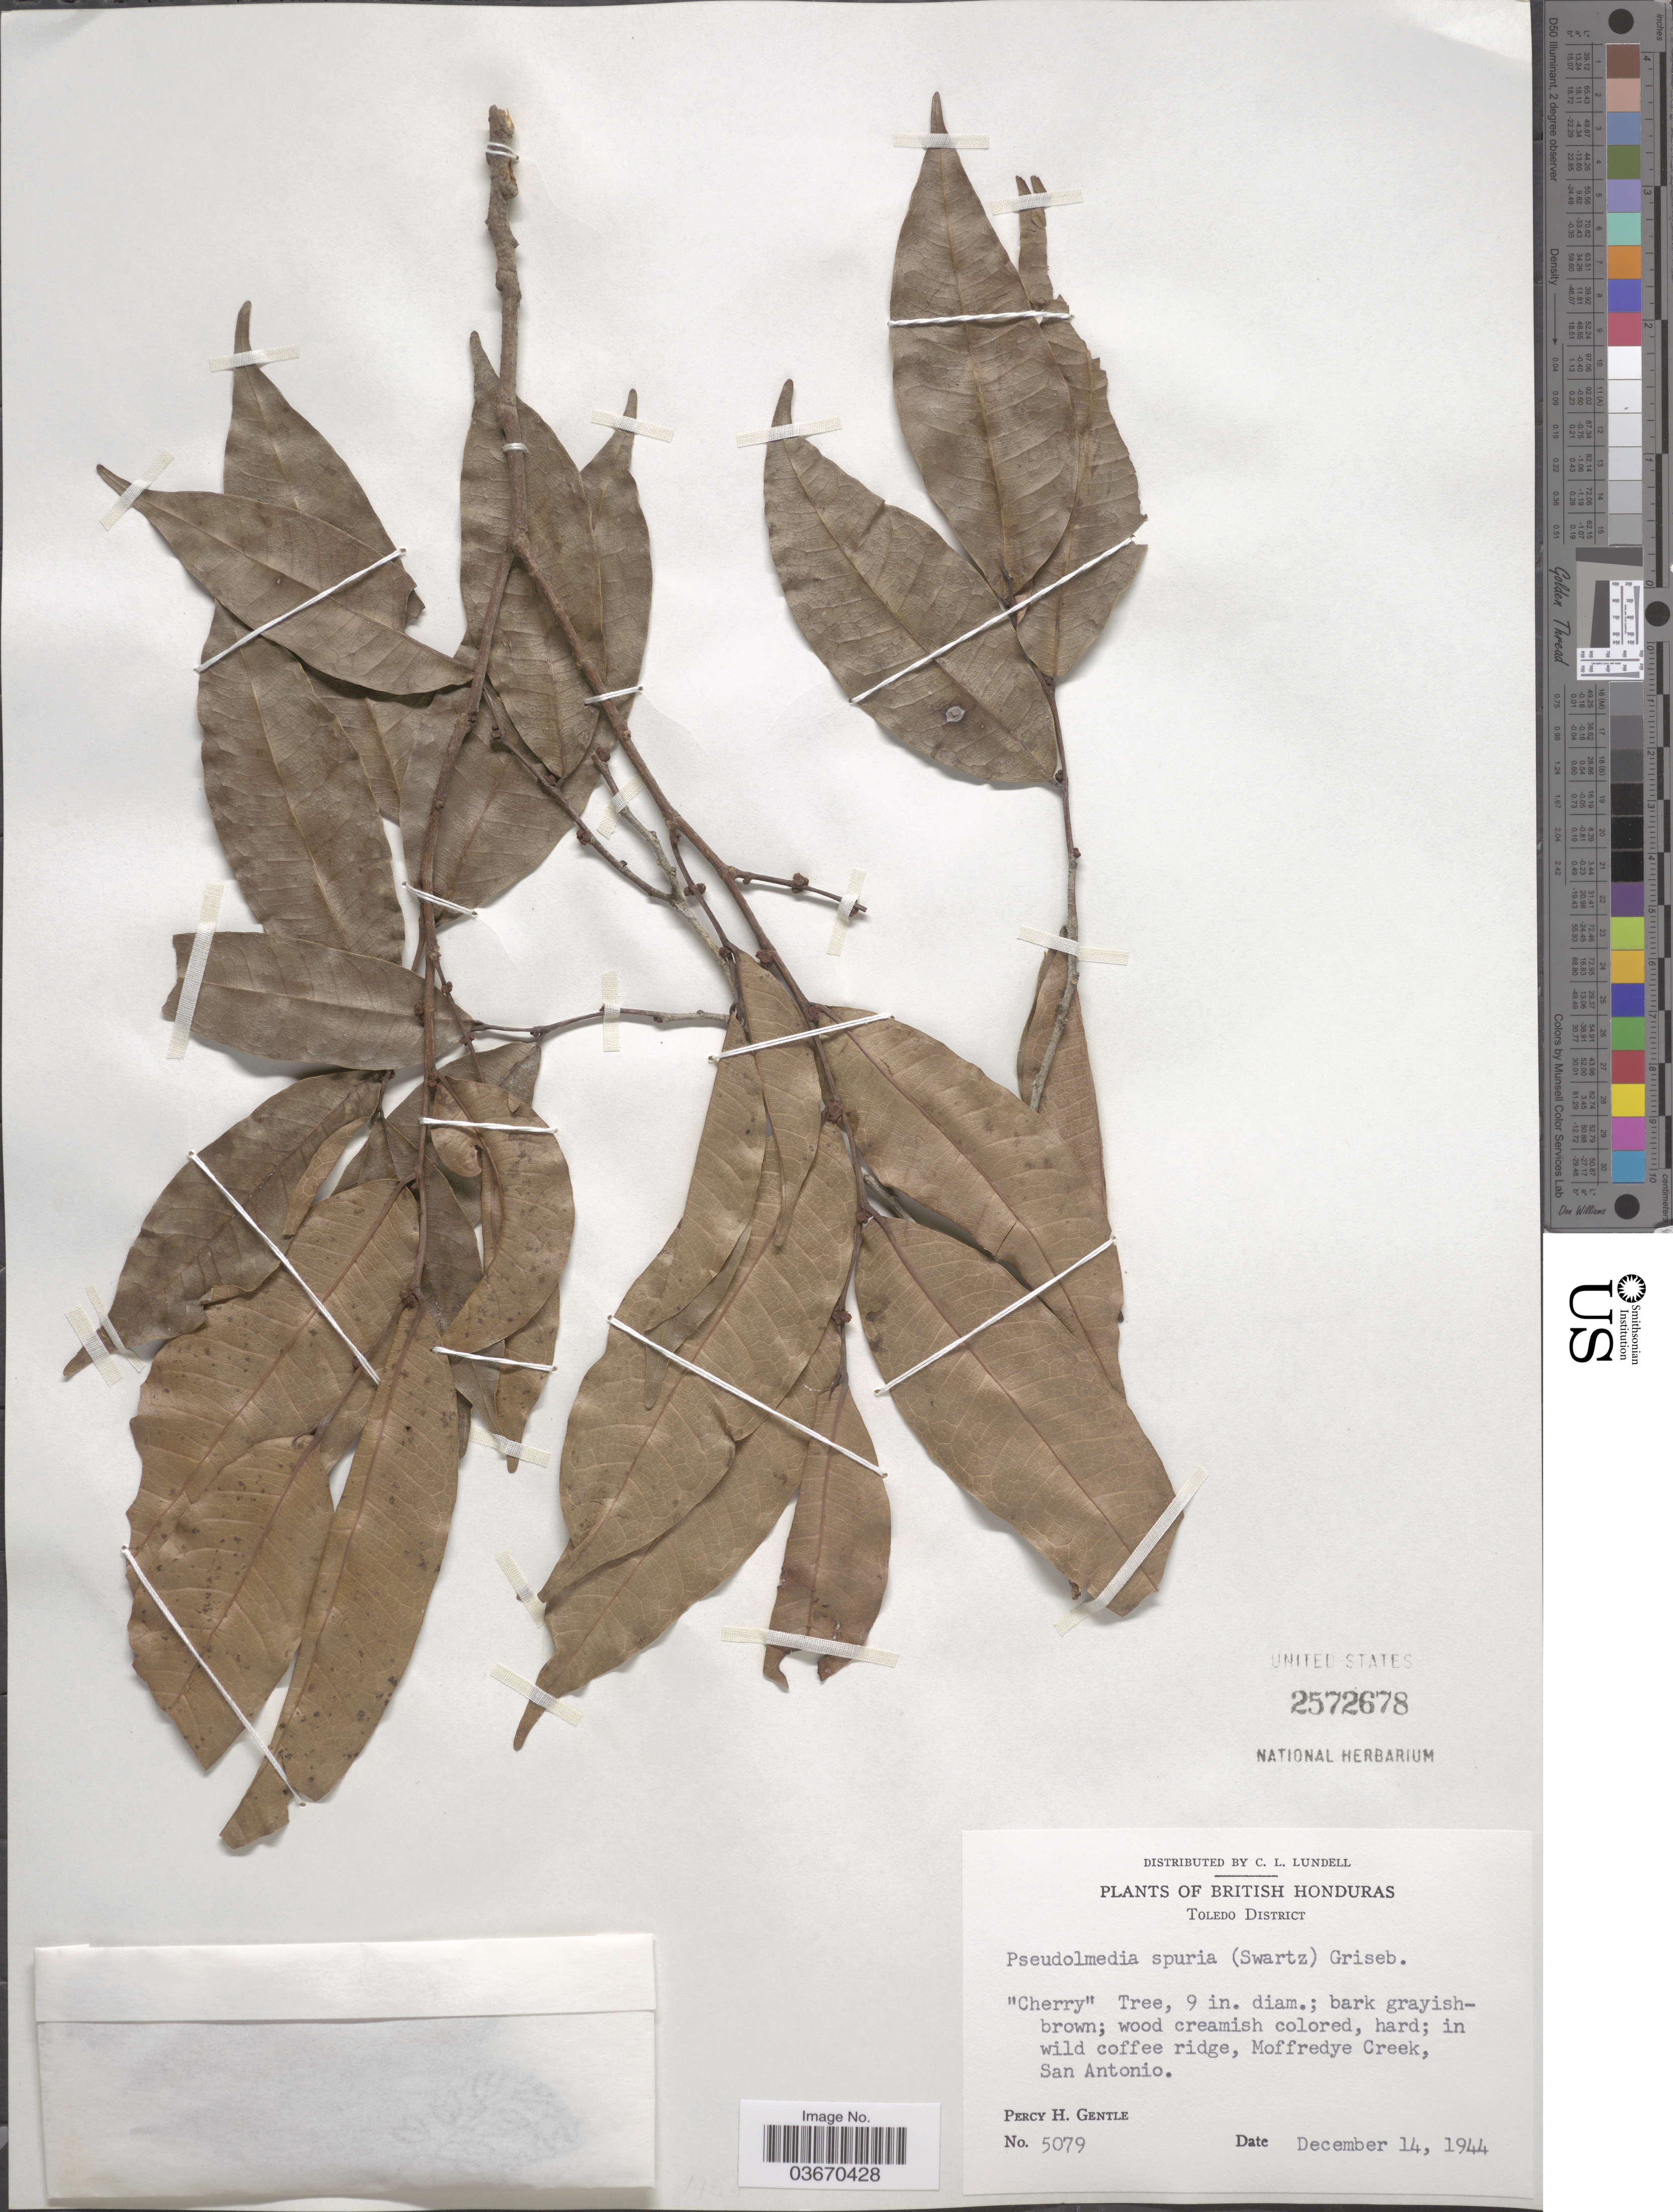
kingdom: Plantae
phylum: Tracheophyta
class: Magnoliopsida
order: Rosales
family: Moraceae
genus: Pseudolmedia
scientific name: Pseudolmedia spuria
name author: (Sw.) Griseb.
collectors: P. H. Gentle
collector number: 5079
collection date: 1944-12-14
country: Belize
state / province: Toledo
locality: British Honduras. Toledo District. Moffredye Creek, San Antonio.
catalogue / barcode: US 2572678